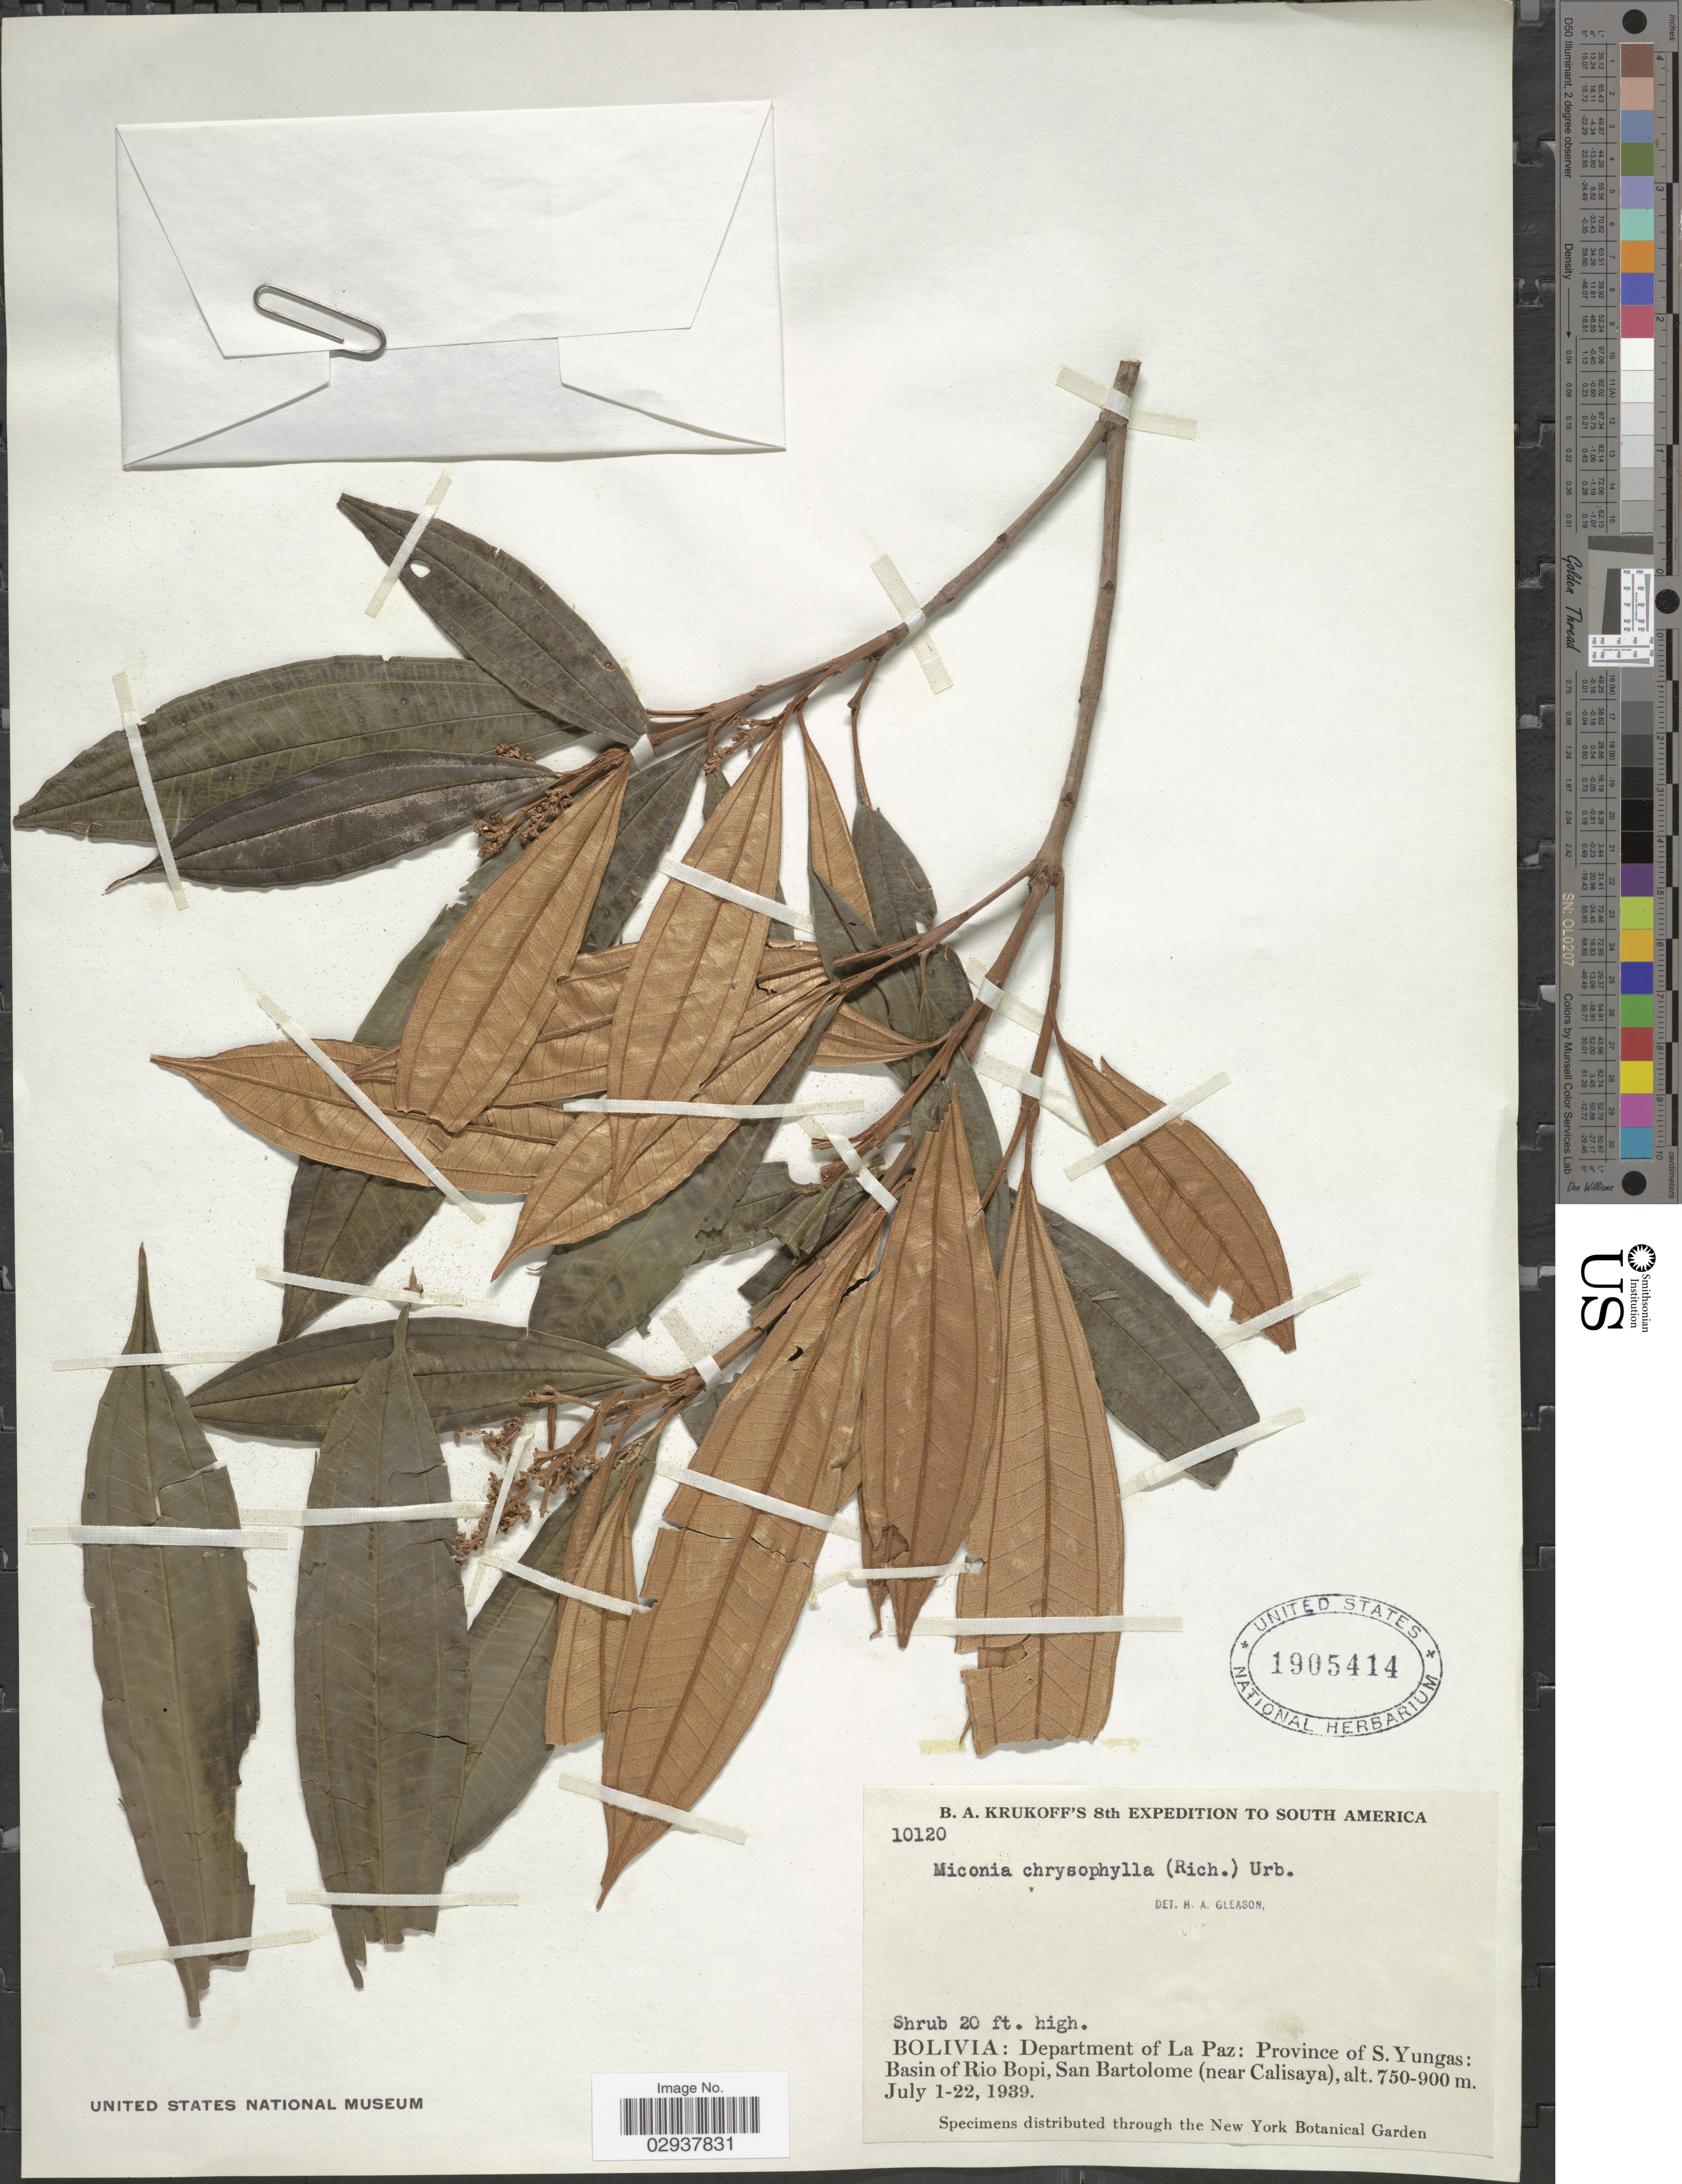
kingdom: Plantae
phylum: Tracheophyta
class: Magnoliopsida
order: Myrtales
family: Melastomataceae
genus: Miconia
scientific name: Miconia chrysophylla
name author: (Rich.) Urb.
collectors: B. A. Krukoff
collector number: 10120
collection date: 1939-07-01/1939-07-22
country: Bolivia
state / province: La Paz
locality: Department of La Paz: Province of S. Yungas: Basin of Rio Bopi, San Bartolome (near Calisaya).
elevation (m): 750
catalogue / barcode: US 1905414